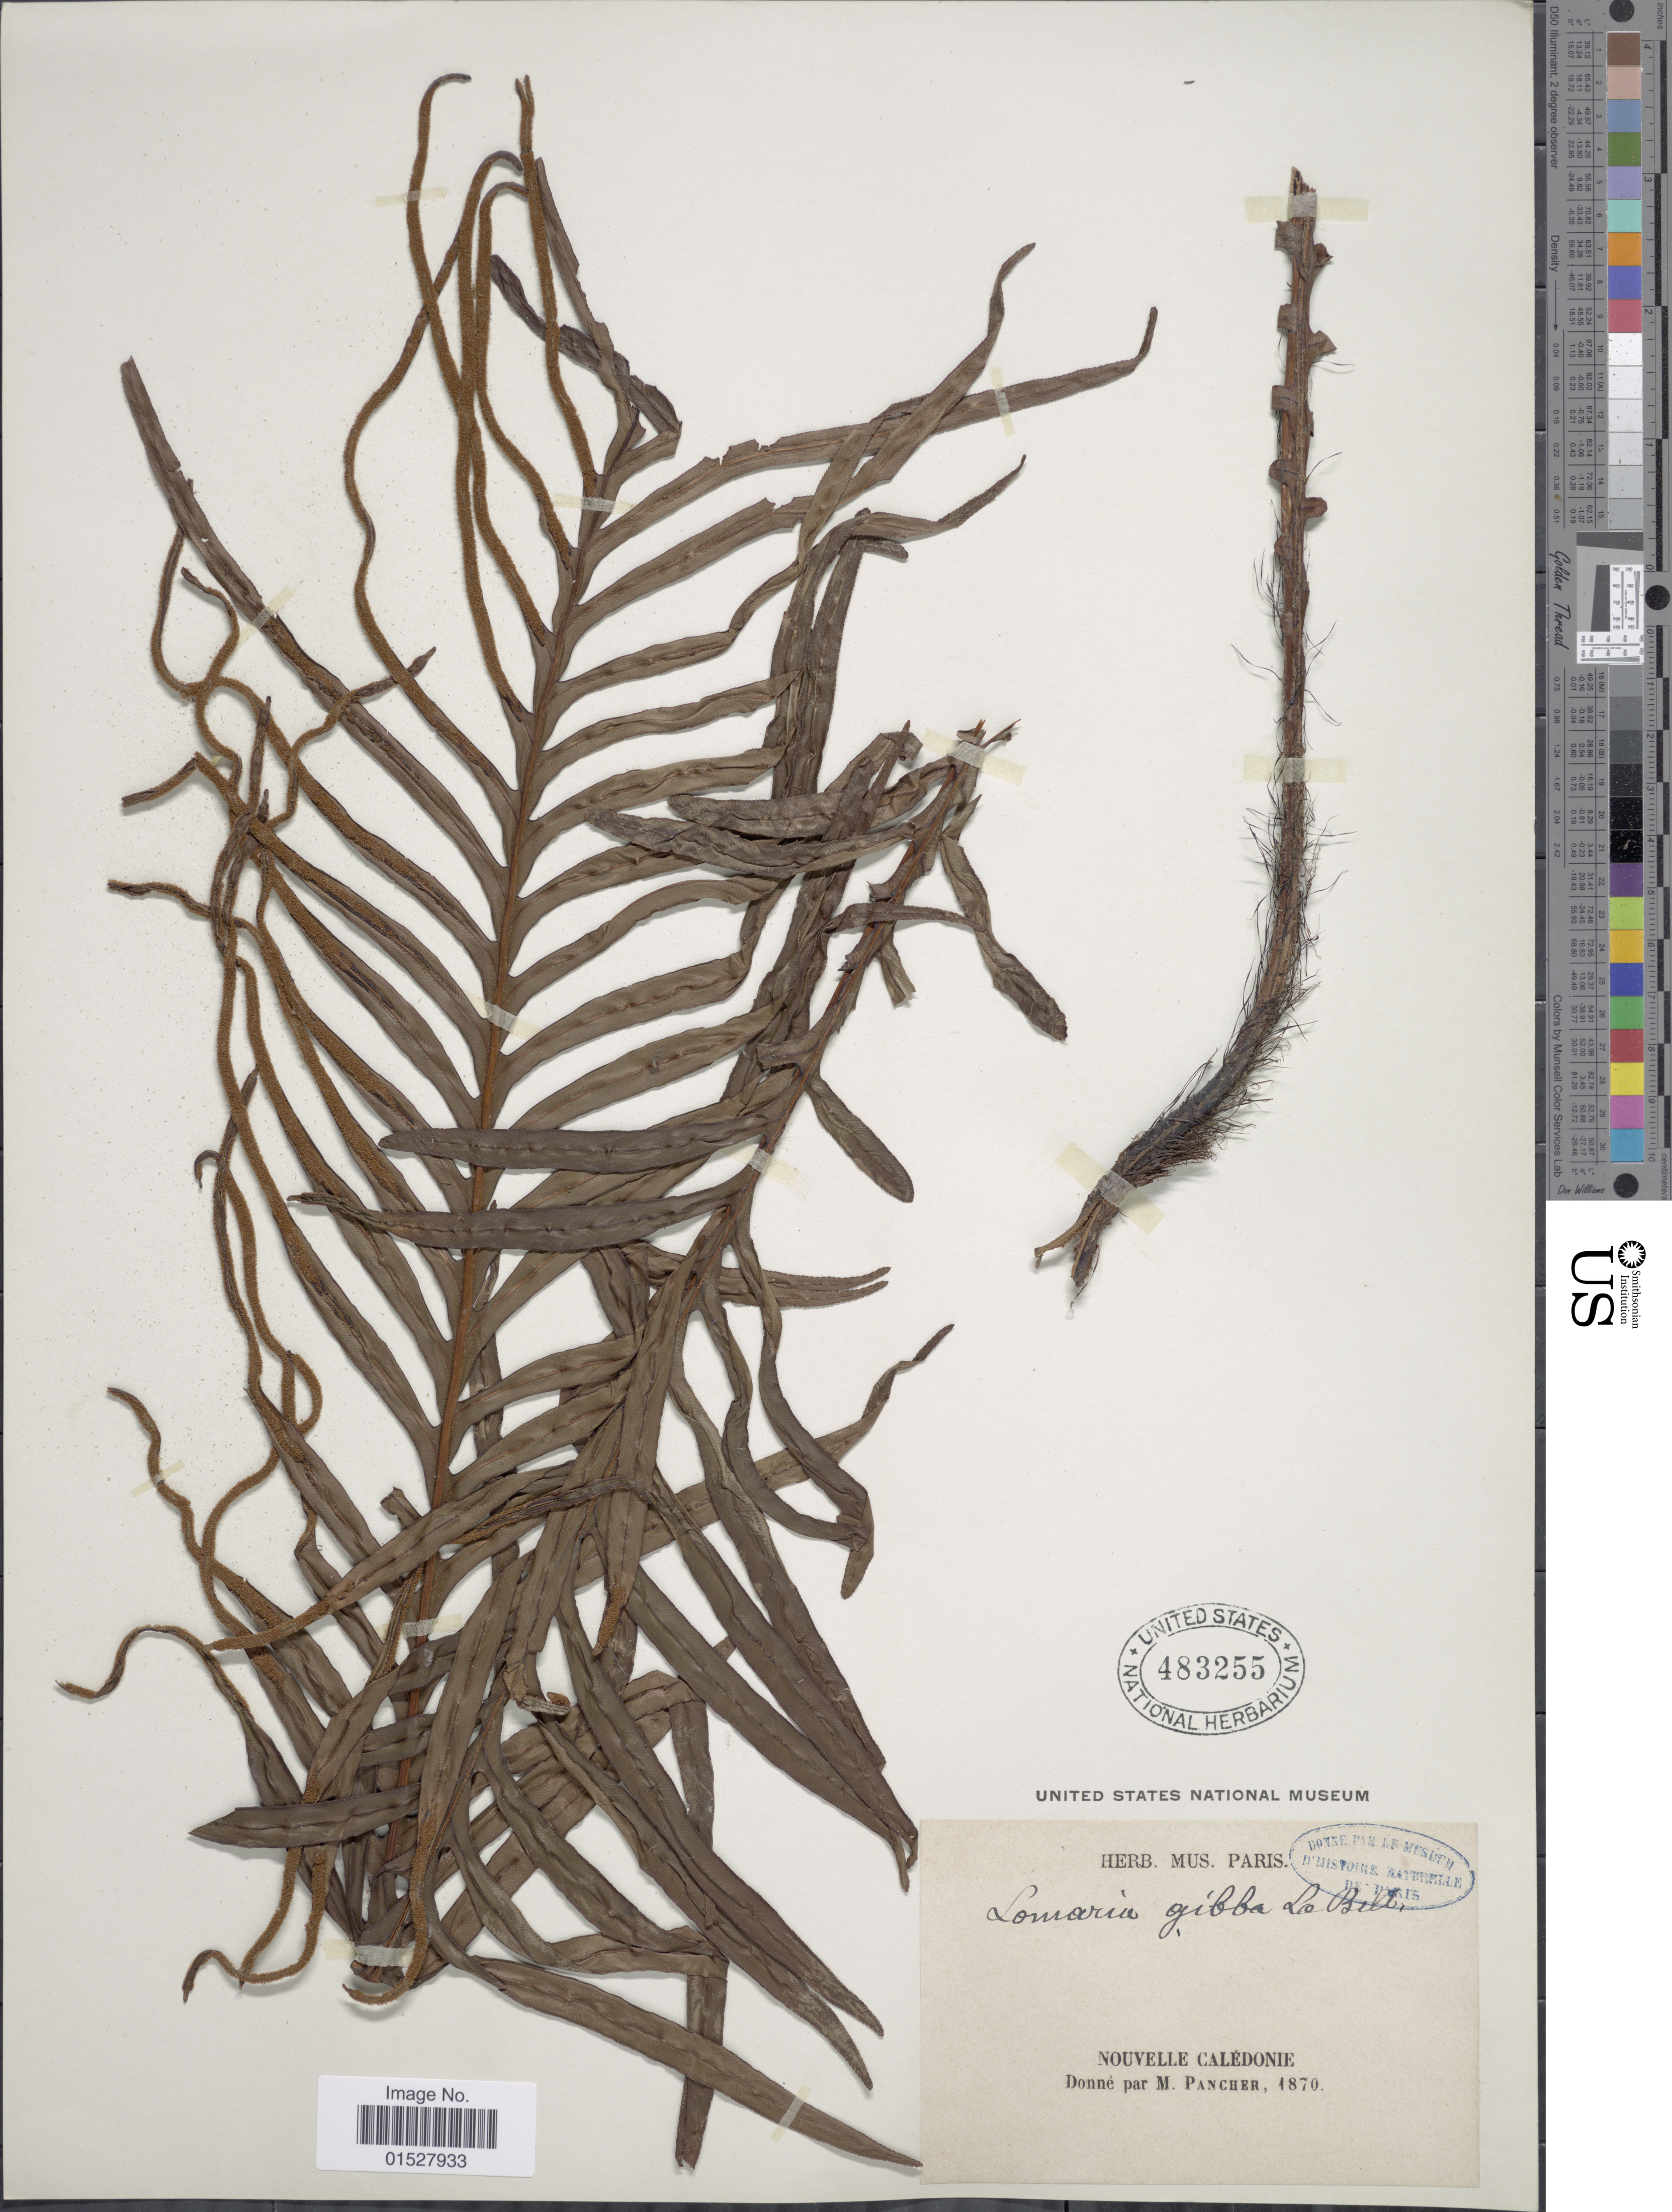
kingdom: Plantae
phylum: Tracheophyta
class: Polypodiopsida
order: Polypodiales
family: Blechnaceae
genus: Blechnum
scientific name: Blechnum gibbum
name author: (Labill.) Mett.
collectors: M. Pancher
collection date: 1870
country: New Caledonia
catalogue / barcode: US 483255